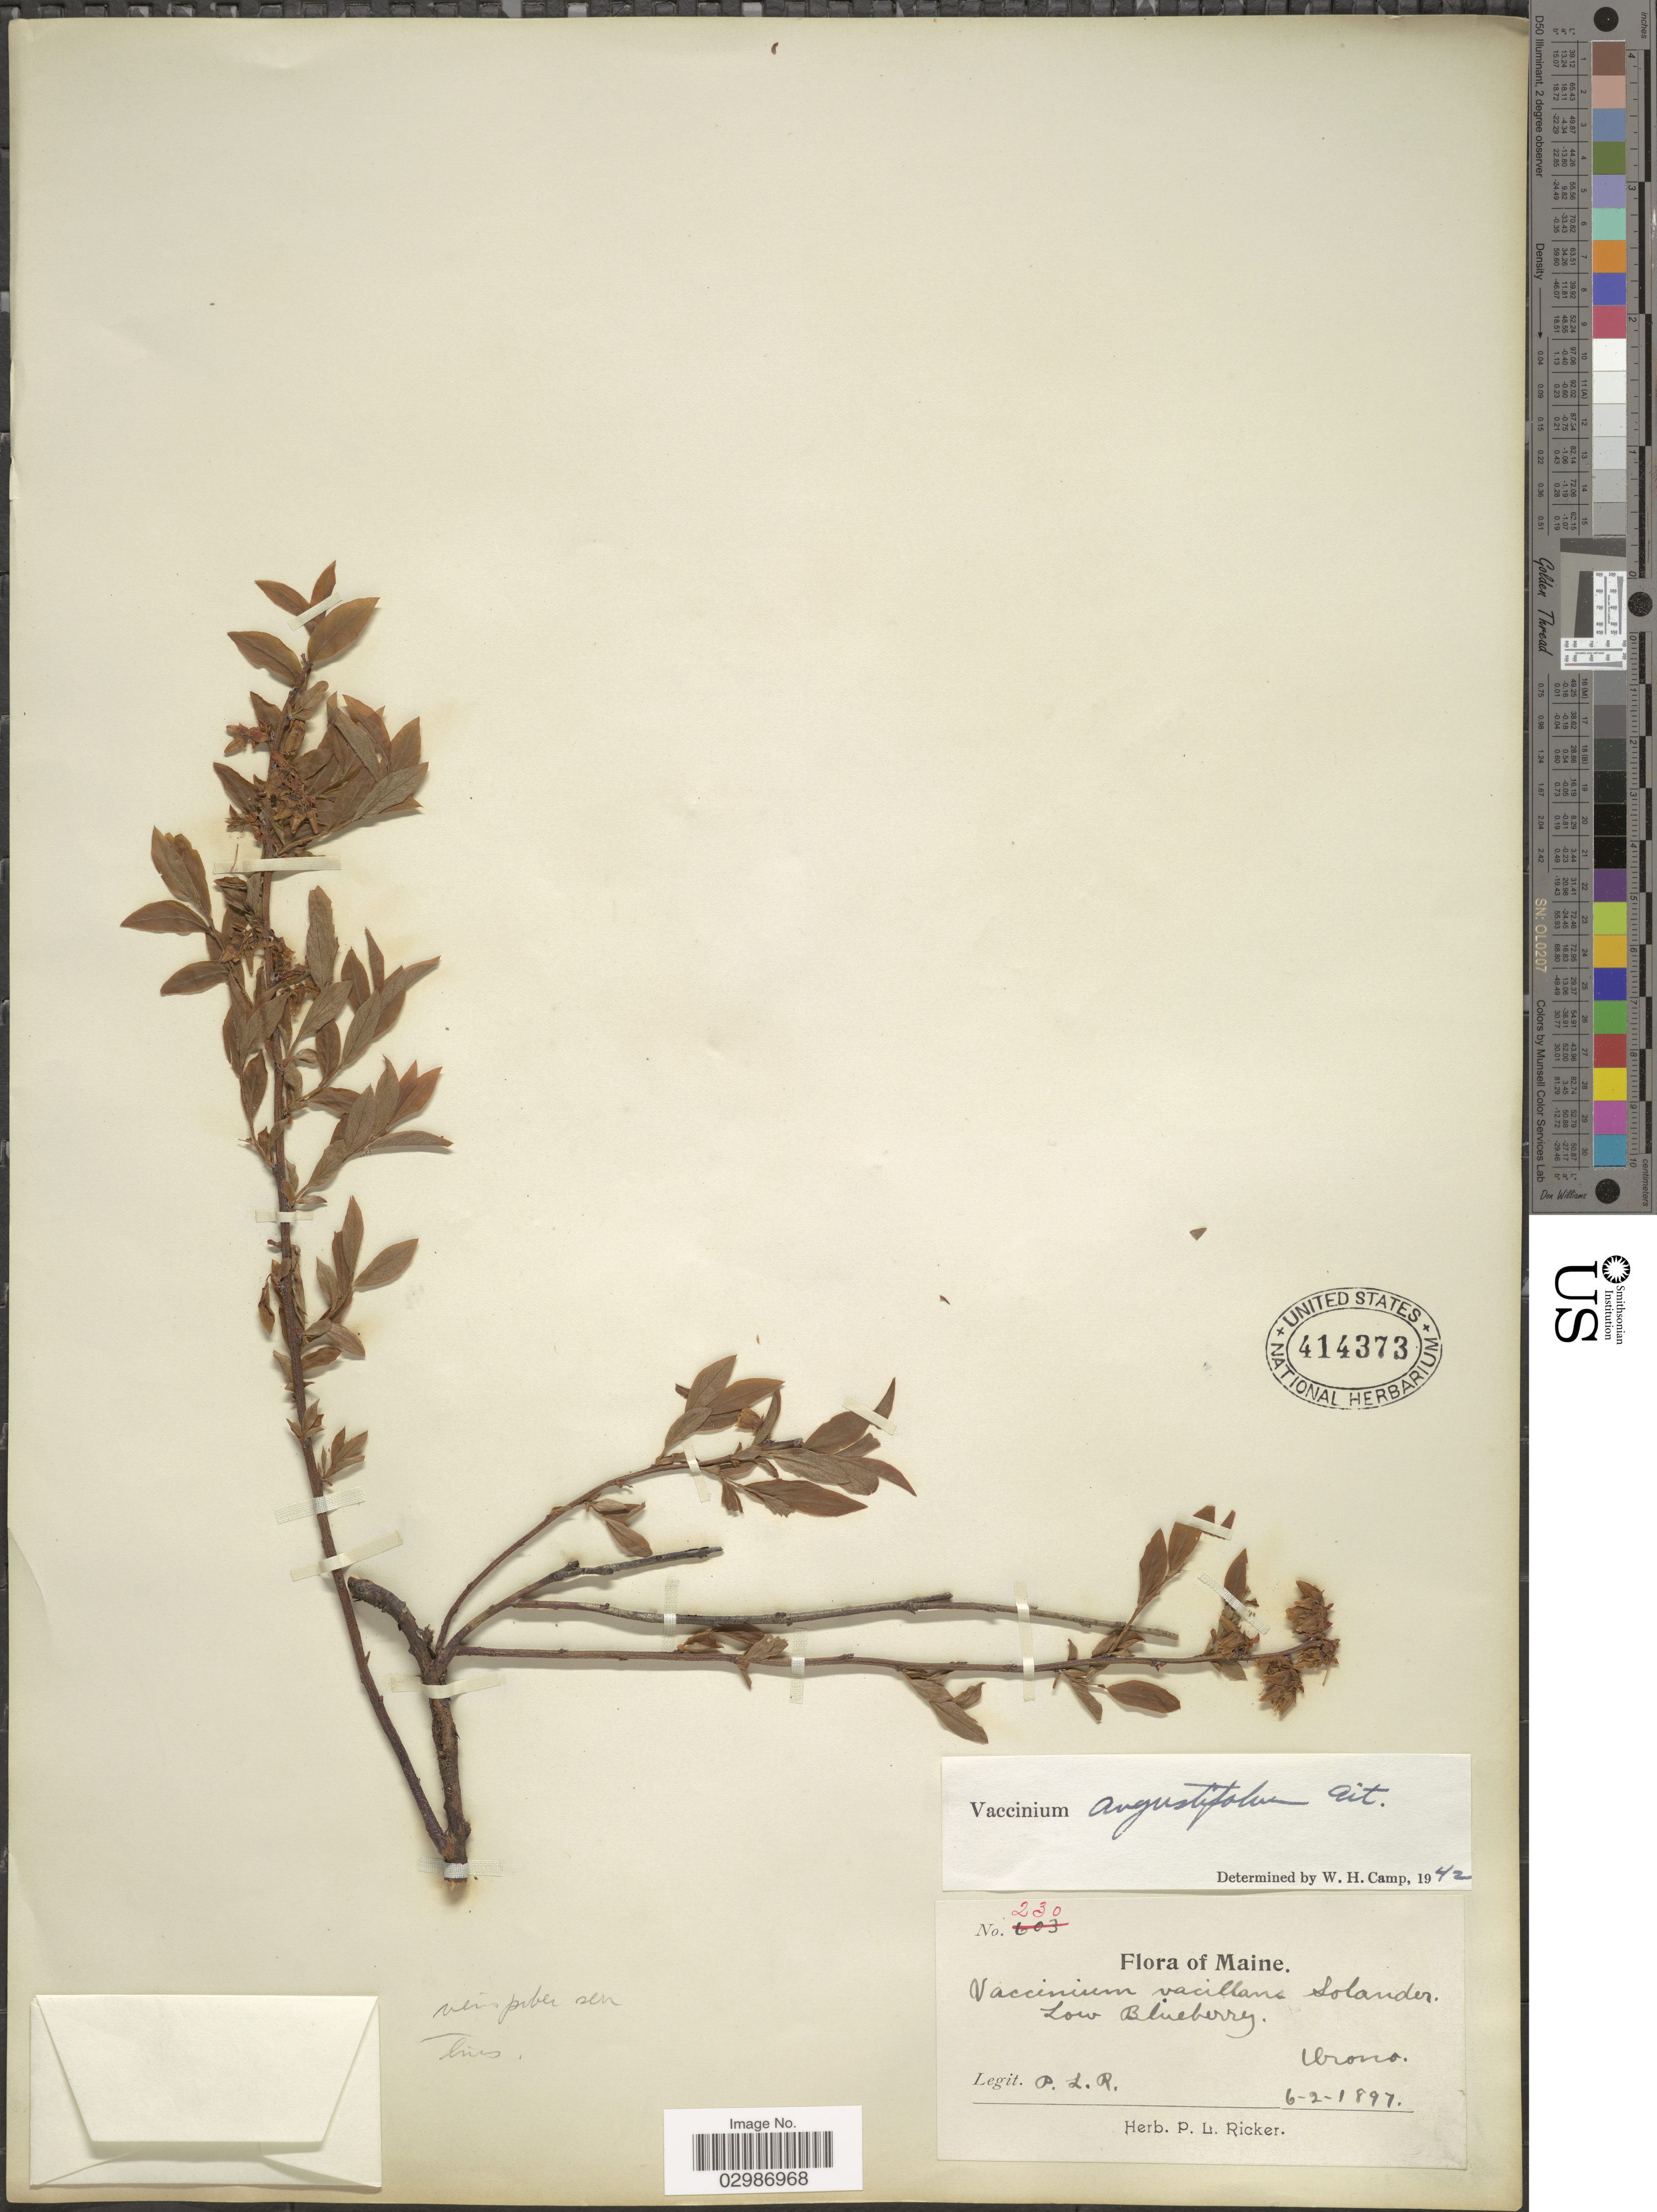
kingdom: Plantae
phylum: Tracheophyta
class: Magnoliopsida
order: Ericales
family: Ericaceae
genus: Vaccinium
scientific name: Vaccinium angustifolium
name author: Aiton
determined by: Camp, W. H.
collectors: P. Ricker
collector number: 230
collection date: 1897-06-02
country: United States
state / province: Maine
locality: Orono.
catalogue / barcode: US 414373